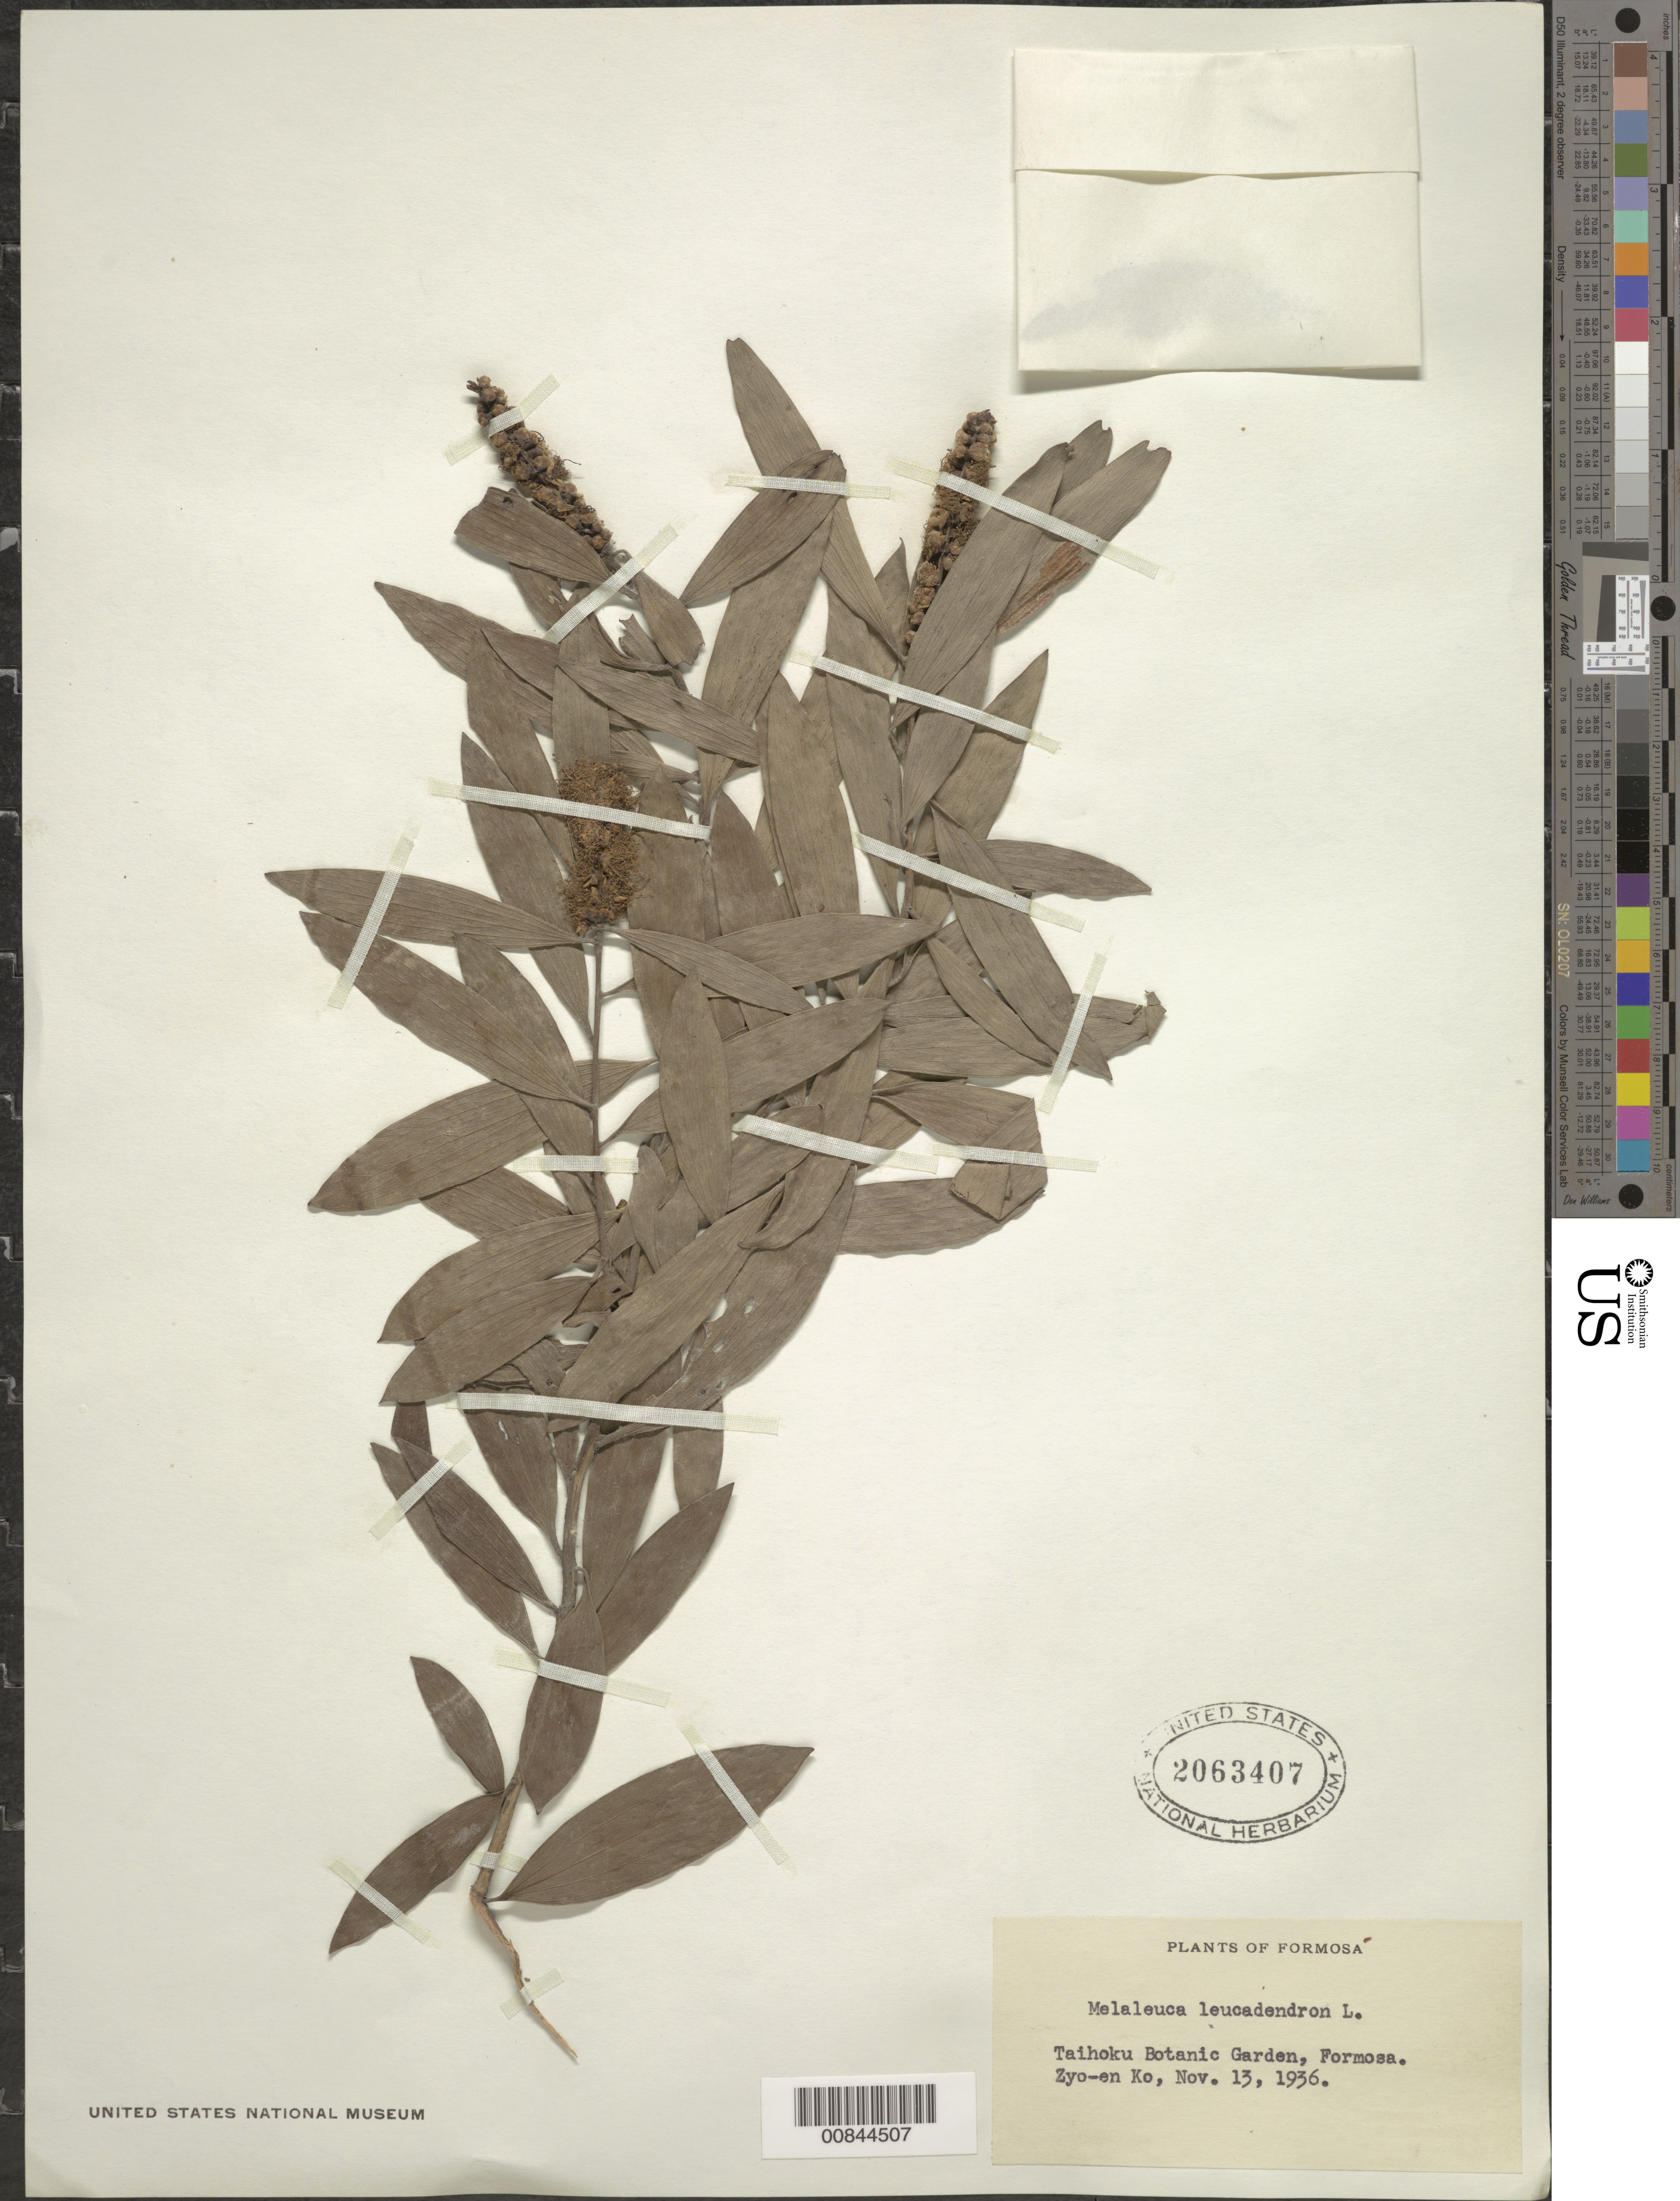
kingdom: Plantae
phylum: Tracheophyta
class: Magnoliopsida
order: Myrtales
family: Myrtaceae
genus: Melaleuca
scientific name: Melaleuca leucadendra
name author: (L.) L.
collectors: -. Zyo-Enko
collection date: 1936-11-13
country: Taiwan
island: Taiwan [Formosa]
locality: Taihokee Bot. Gard.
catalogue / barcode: US 2063407